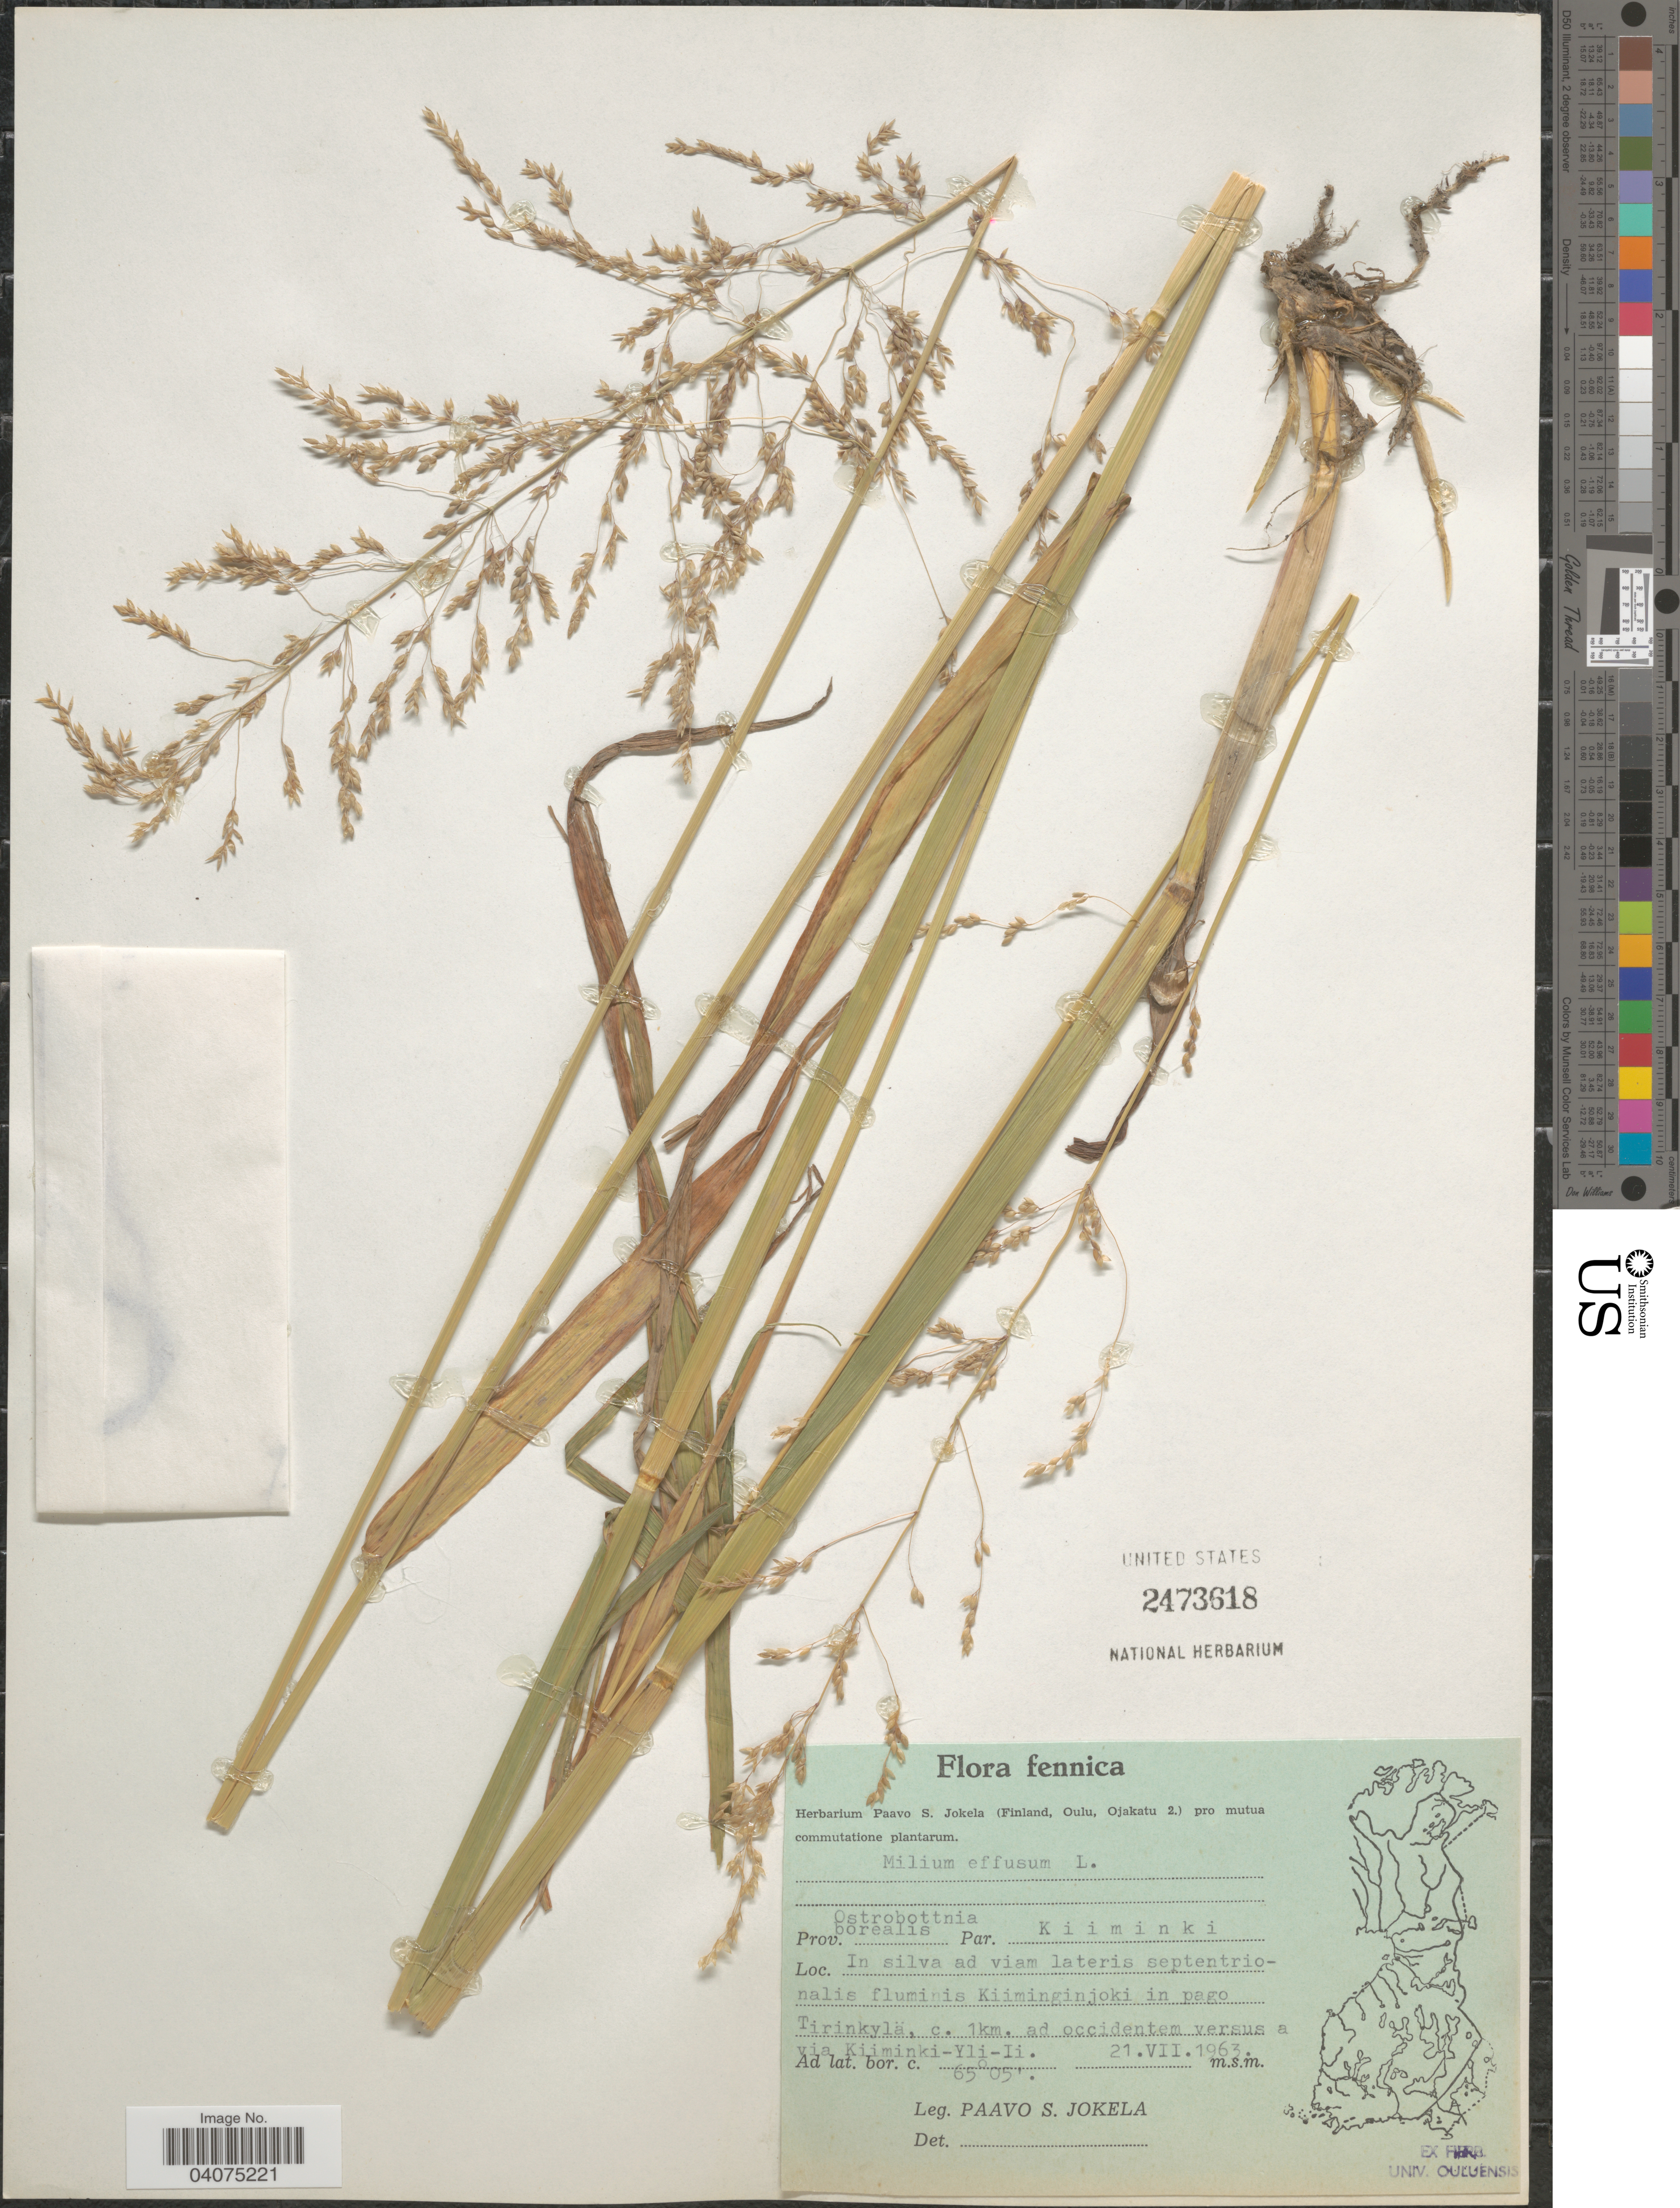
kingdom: Plantae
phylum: Tracheophyta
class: Liliopsida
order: Poales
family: Poaceae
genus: Milium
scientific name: Milium effusum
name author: L.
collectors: P. Jokela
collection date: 1963-08-21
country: Finland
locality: Fennica. Prov. Ostrobottnia borealis. Par. Kiiminki.In silva ad viam lateris septentrionalis fluminis Kiiminginjoki in pago Tirikylä, c. 1km. ad occidentem versus a via Kiiminki-Yli-li.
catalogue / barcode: US 2473618